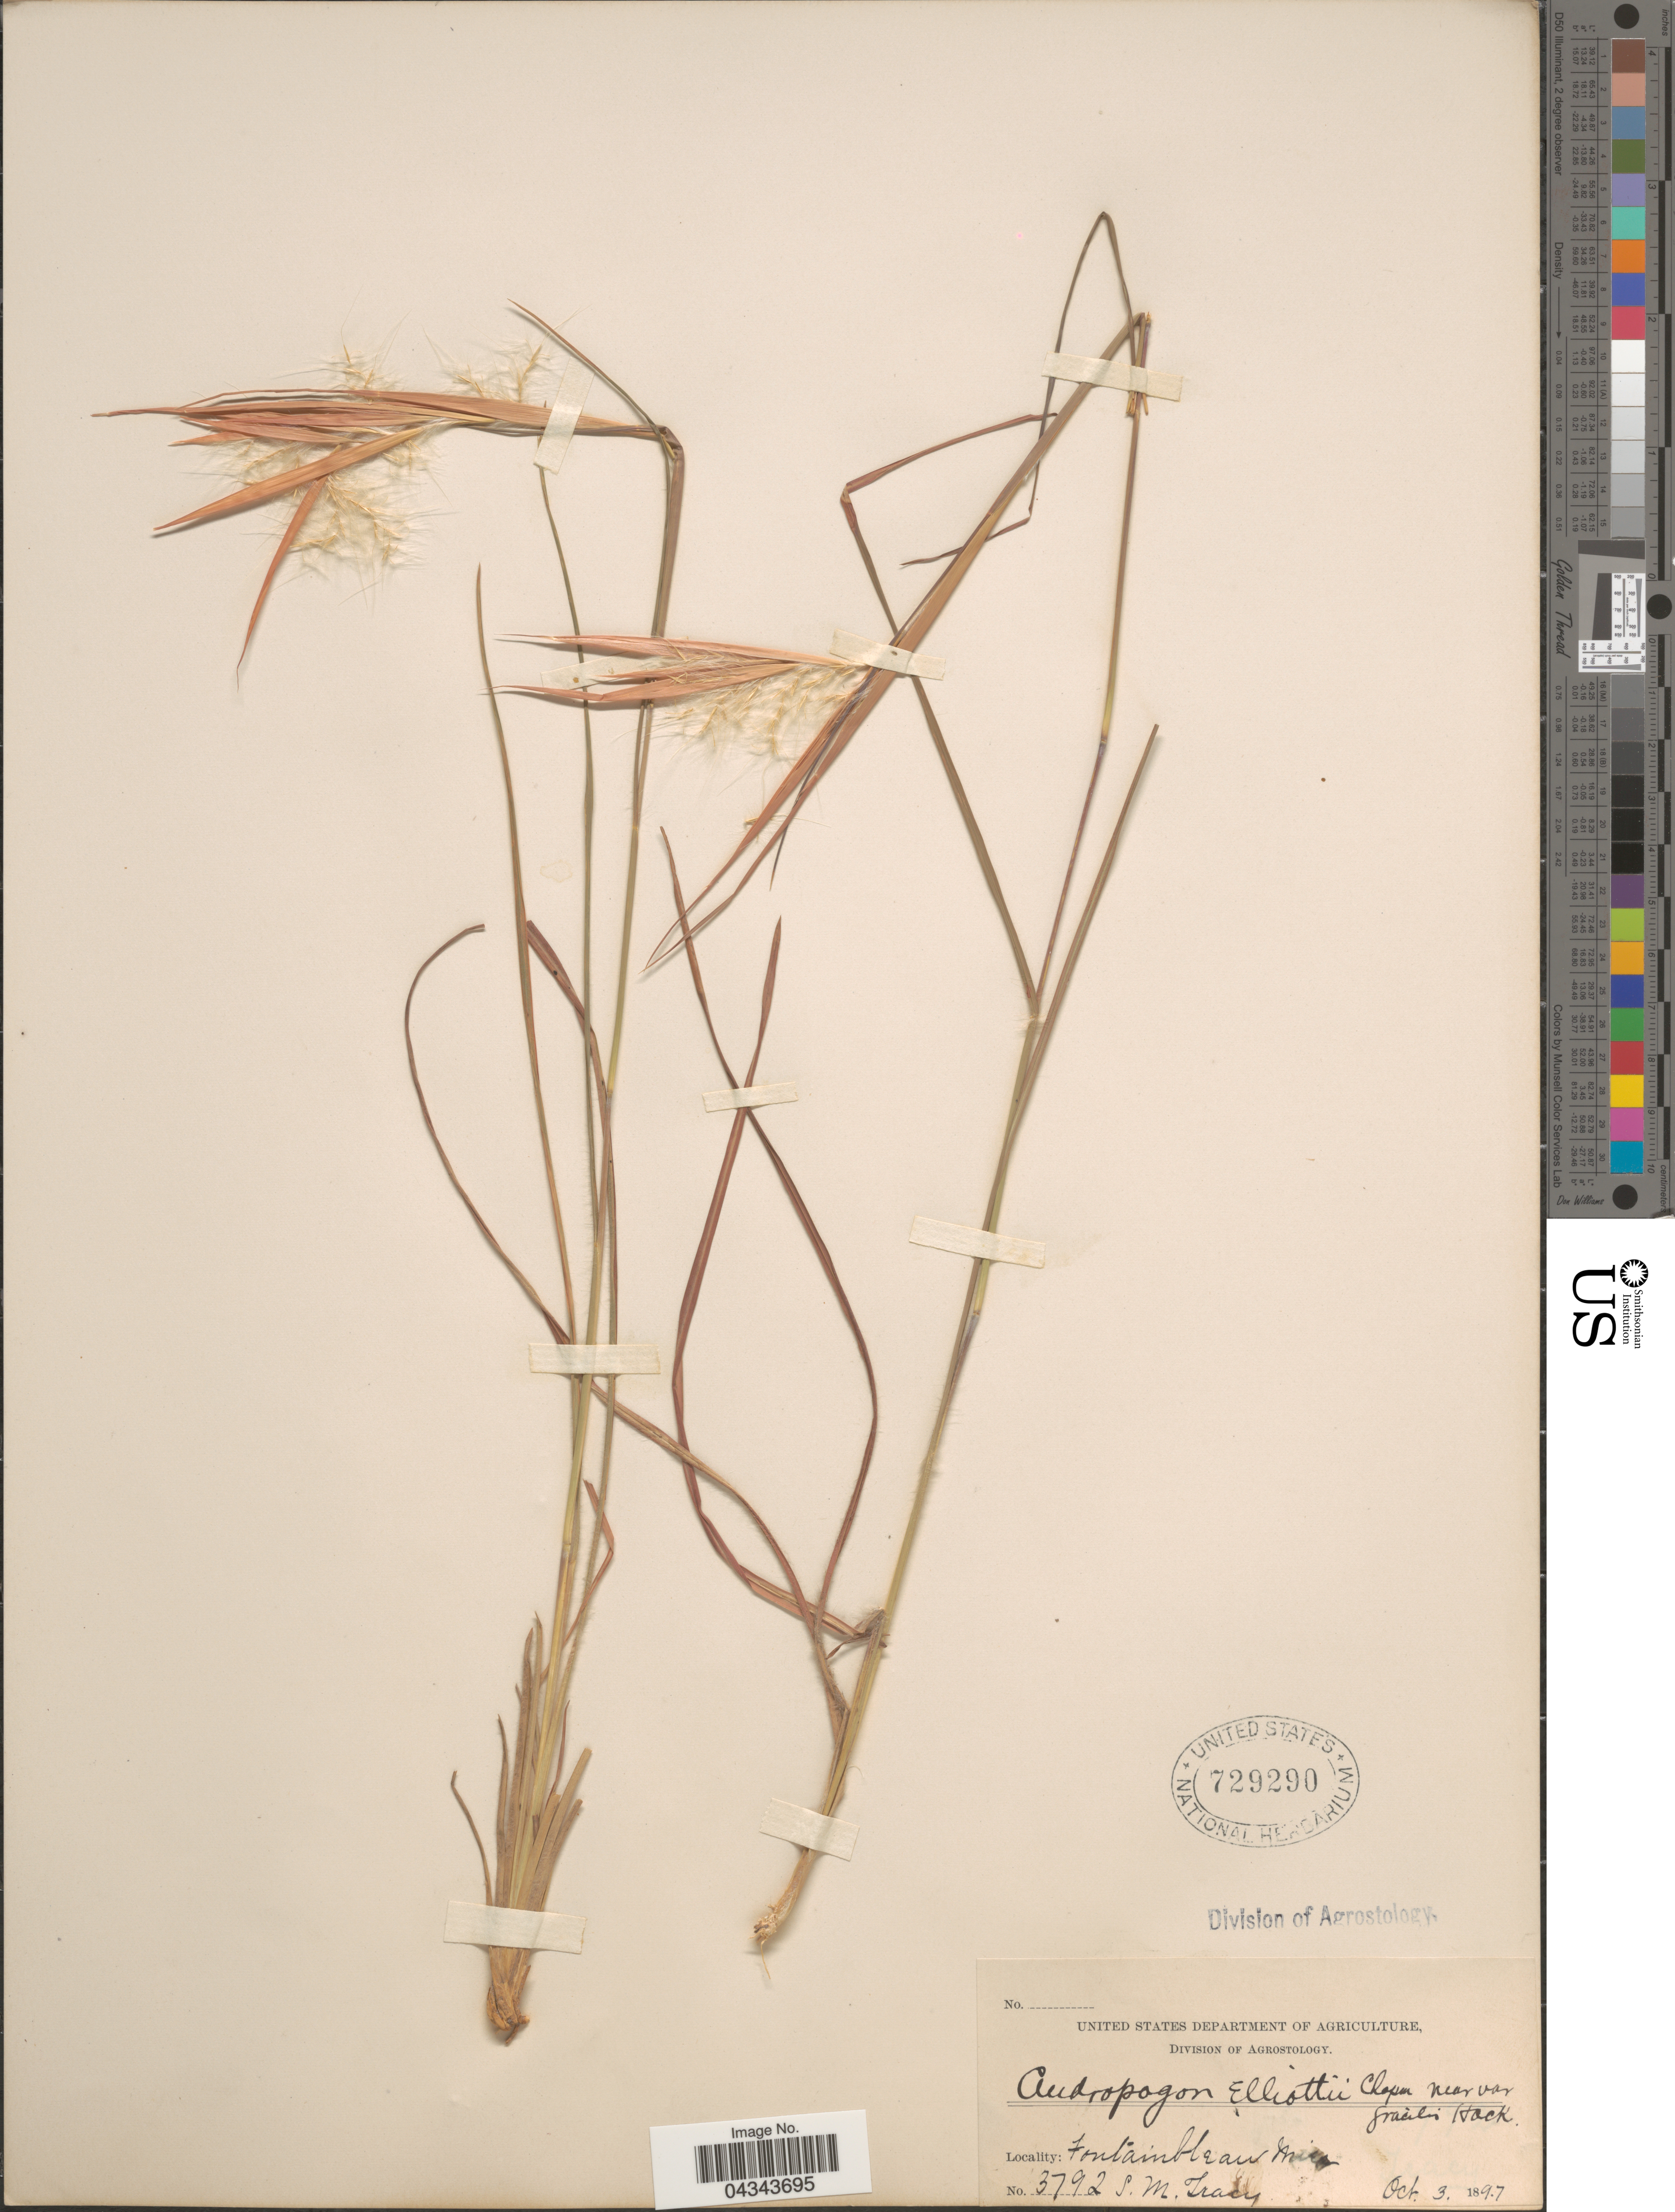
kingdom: Plantae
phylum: Tracheophyta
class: Liliopsida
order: Poales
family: Poaceae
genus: Andropogon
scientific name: Andropogon ternarius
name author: Michx.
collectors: S. M. Tracy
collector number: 3792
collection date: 1897-10-03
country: United States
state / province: Mississippi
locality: Fontainbleau.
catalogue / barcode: US 729290